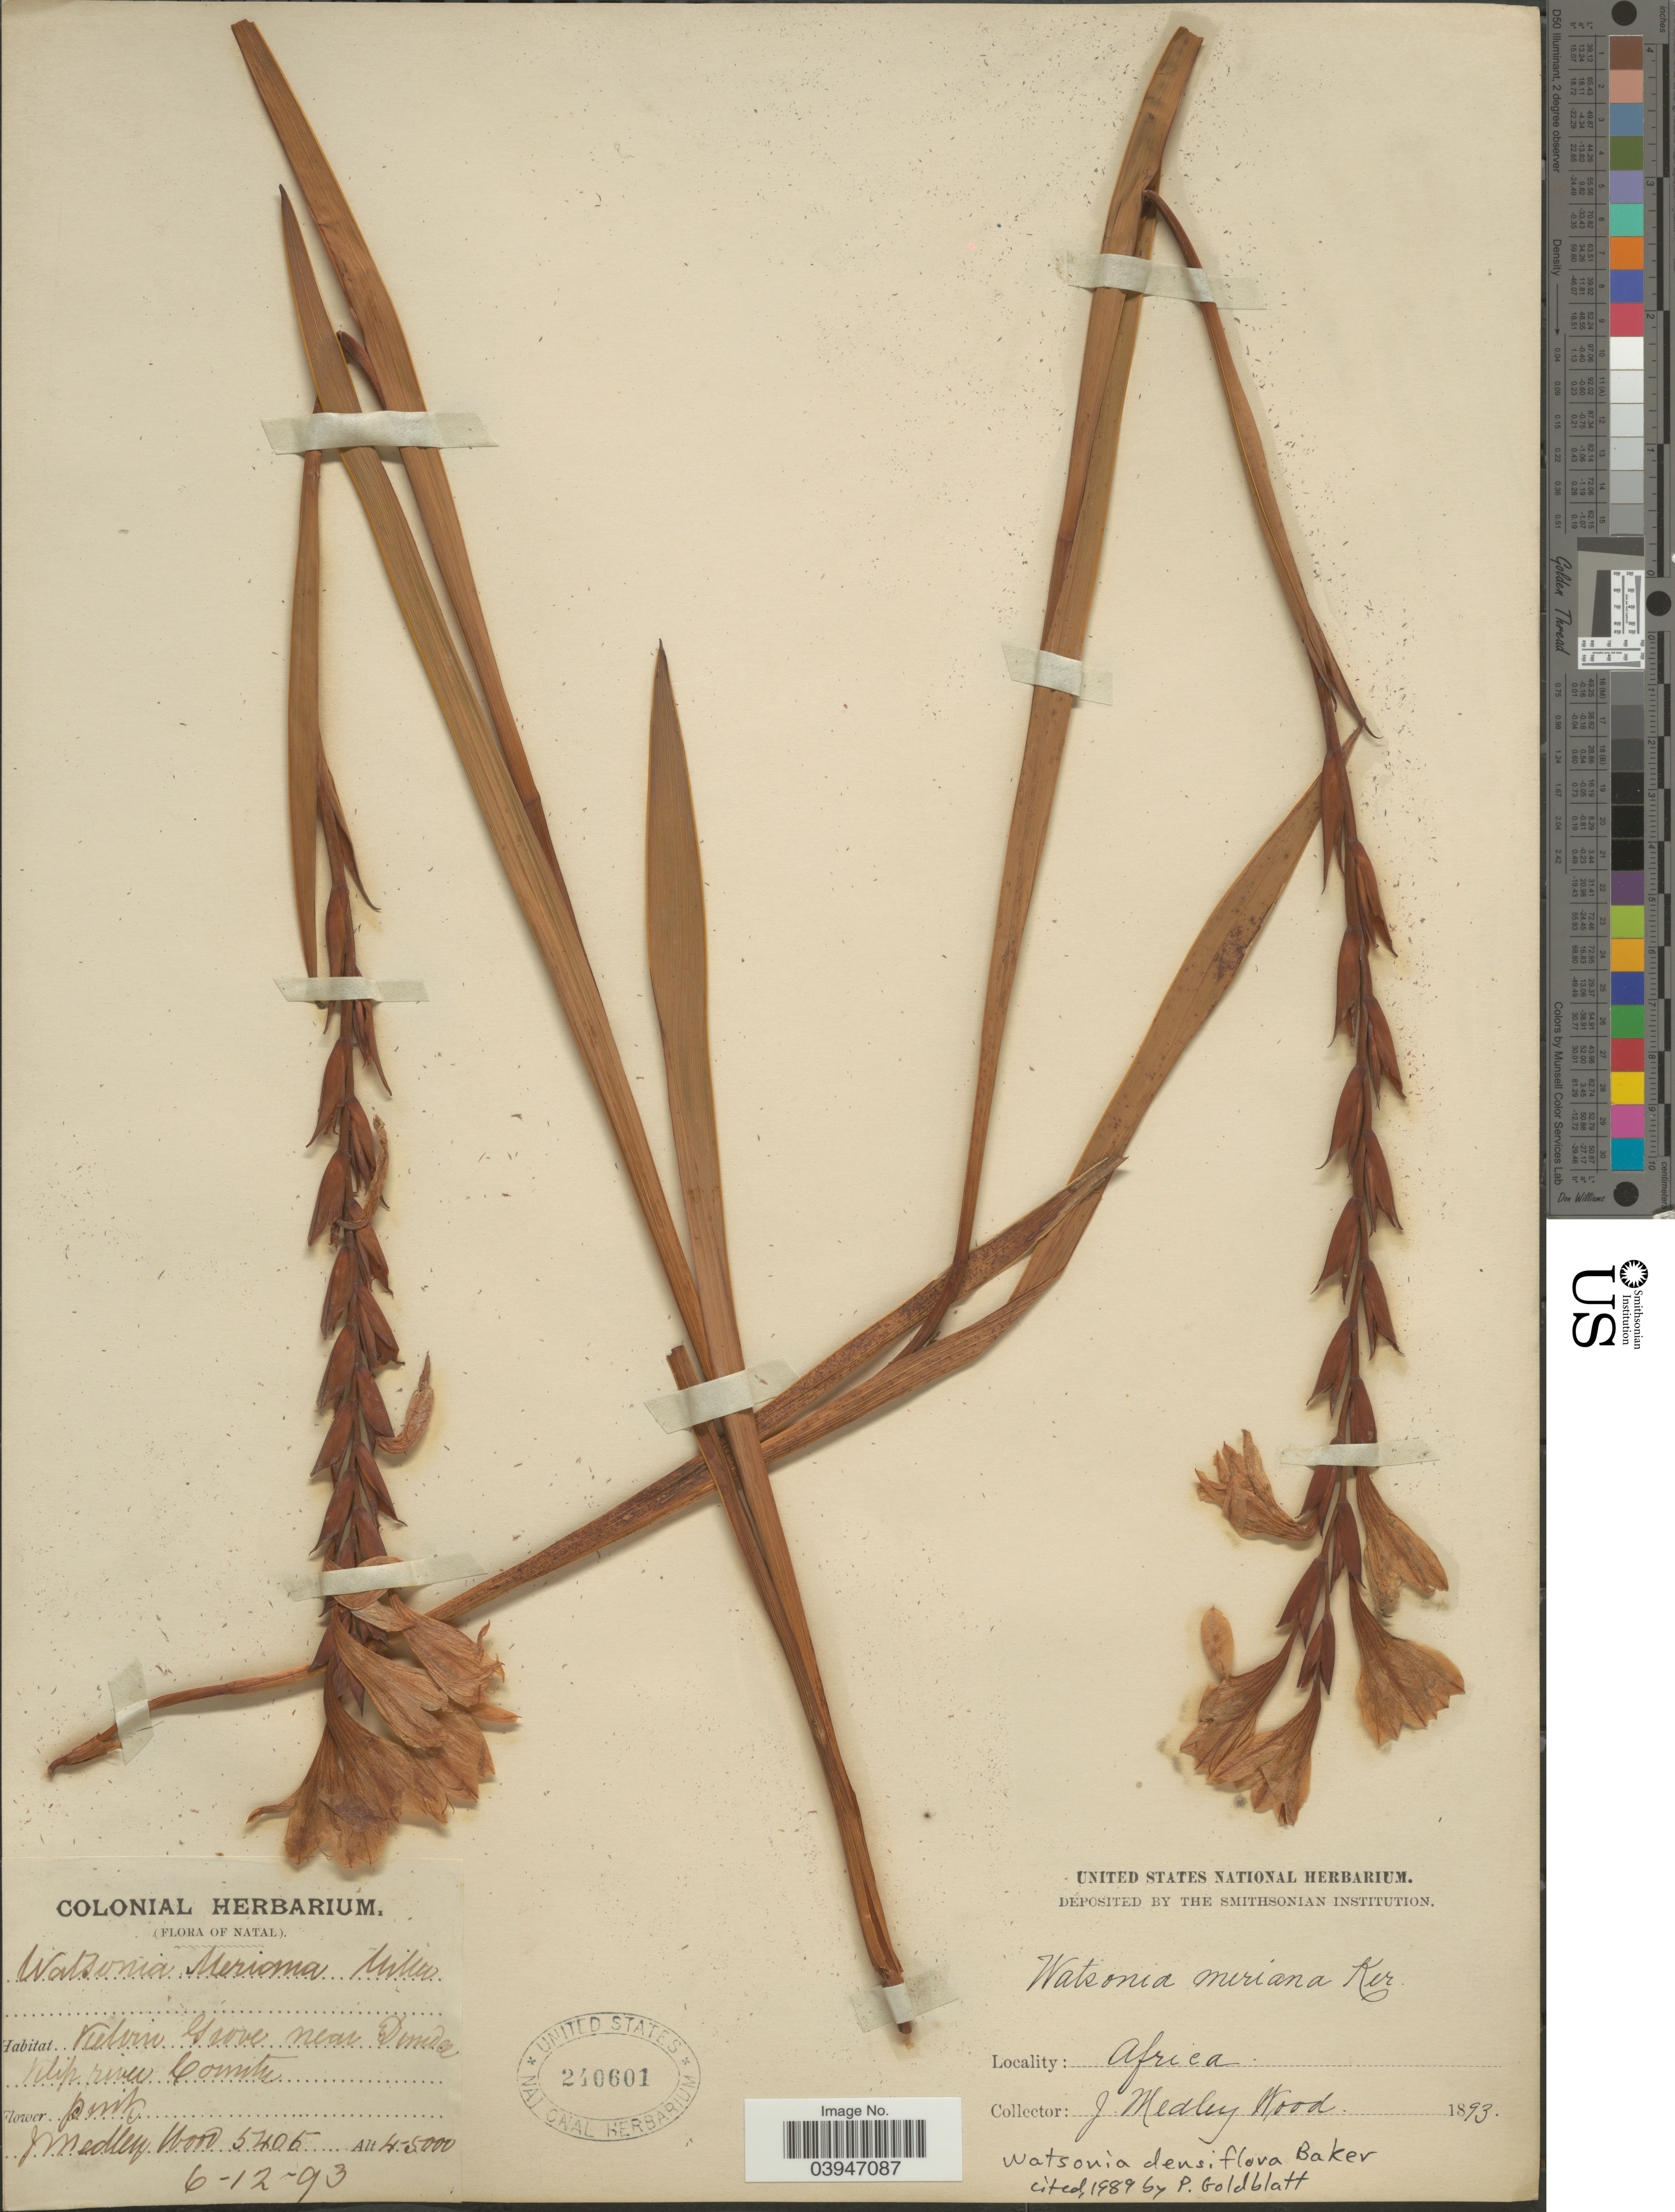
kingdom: Plantae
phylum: Tracheophyta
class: Liliopsida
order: Asparagales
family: Iridaceae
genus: Watsonia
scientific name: Watsonia densiflora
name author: Baker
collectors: J. Medley Wood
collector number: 5405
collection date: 1893-12-06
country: South Africa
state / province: KwaZulu-Natal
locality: (Natal). Kelvin Grove near Dundee, Klip river County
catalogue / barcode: US 240601